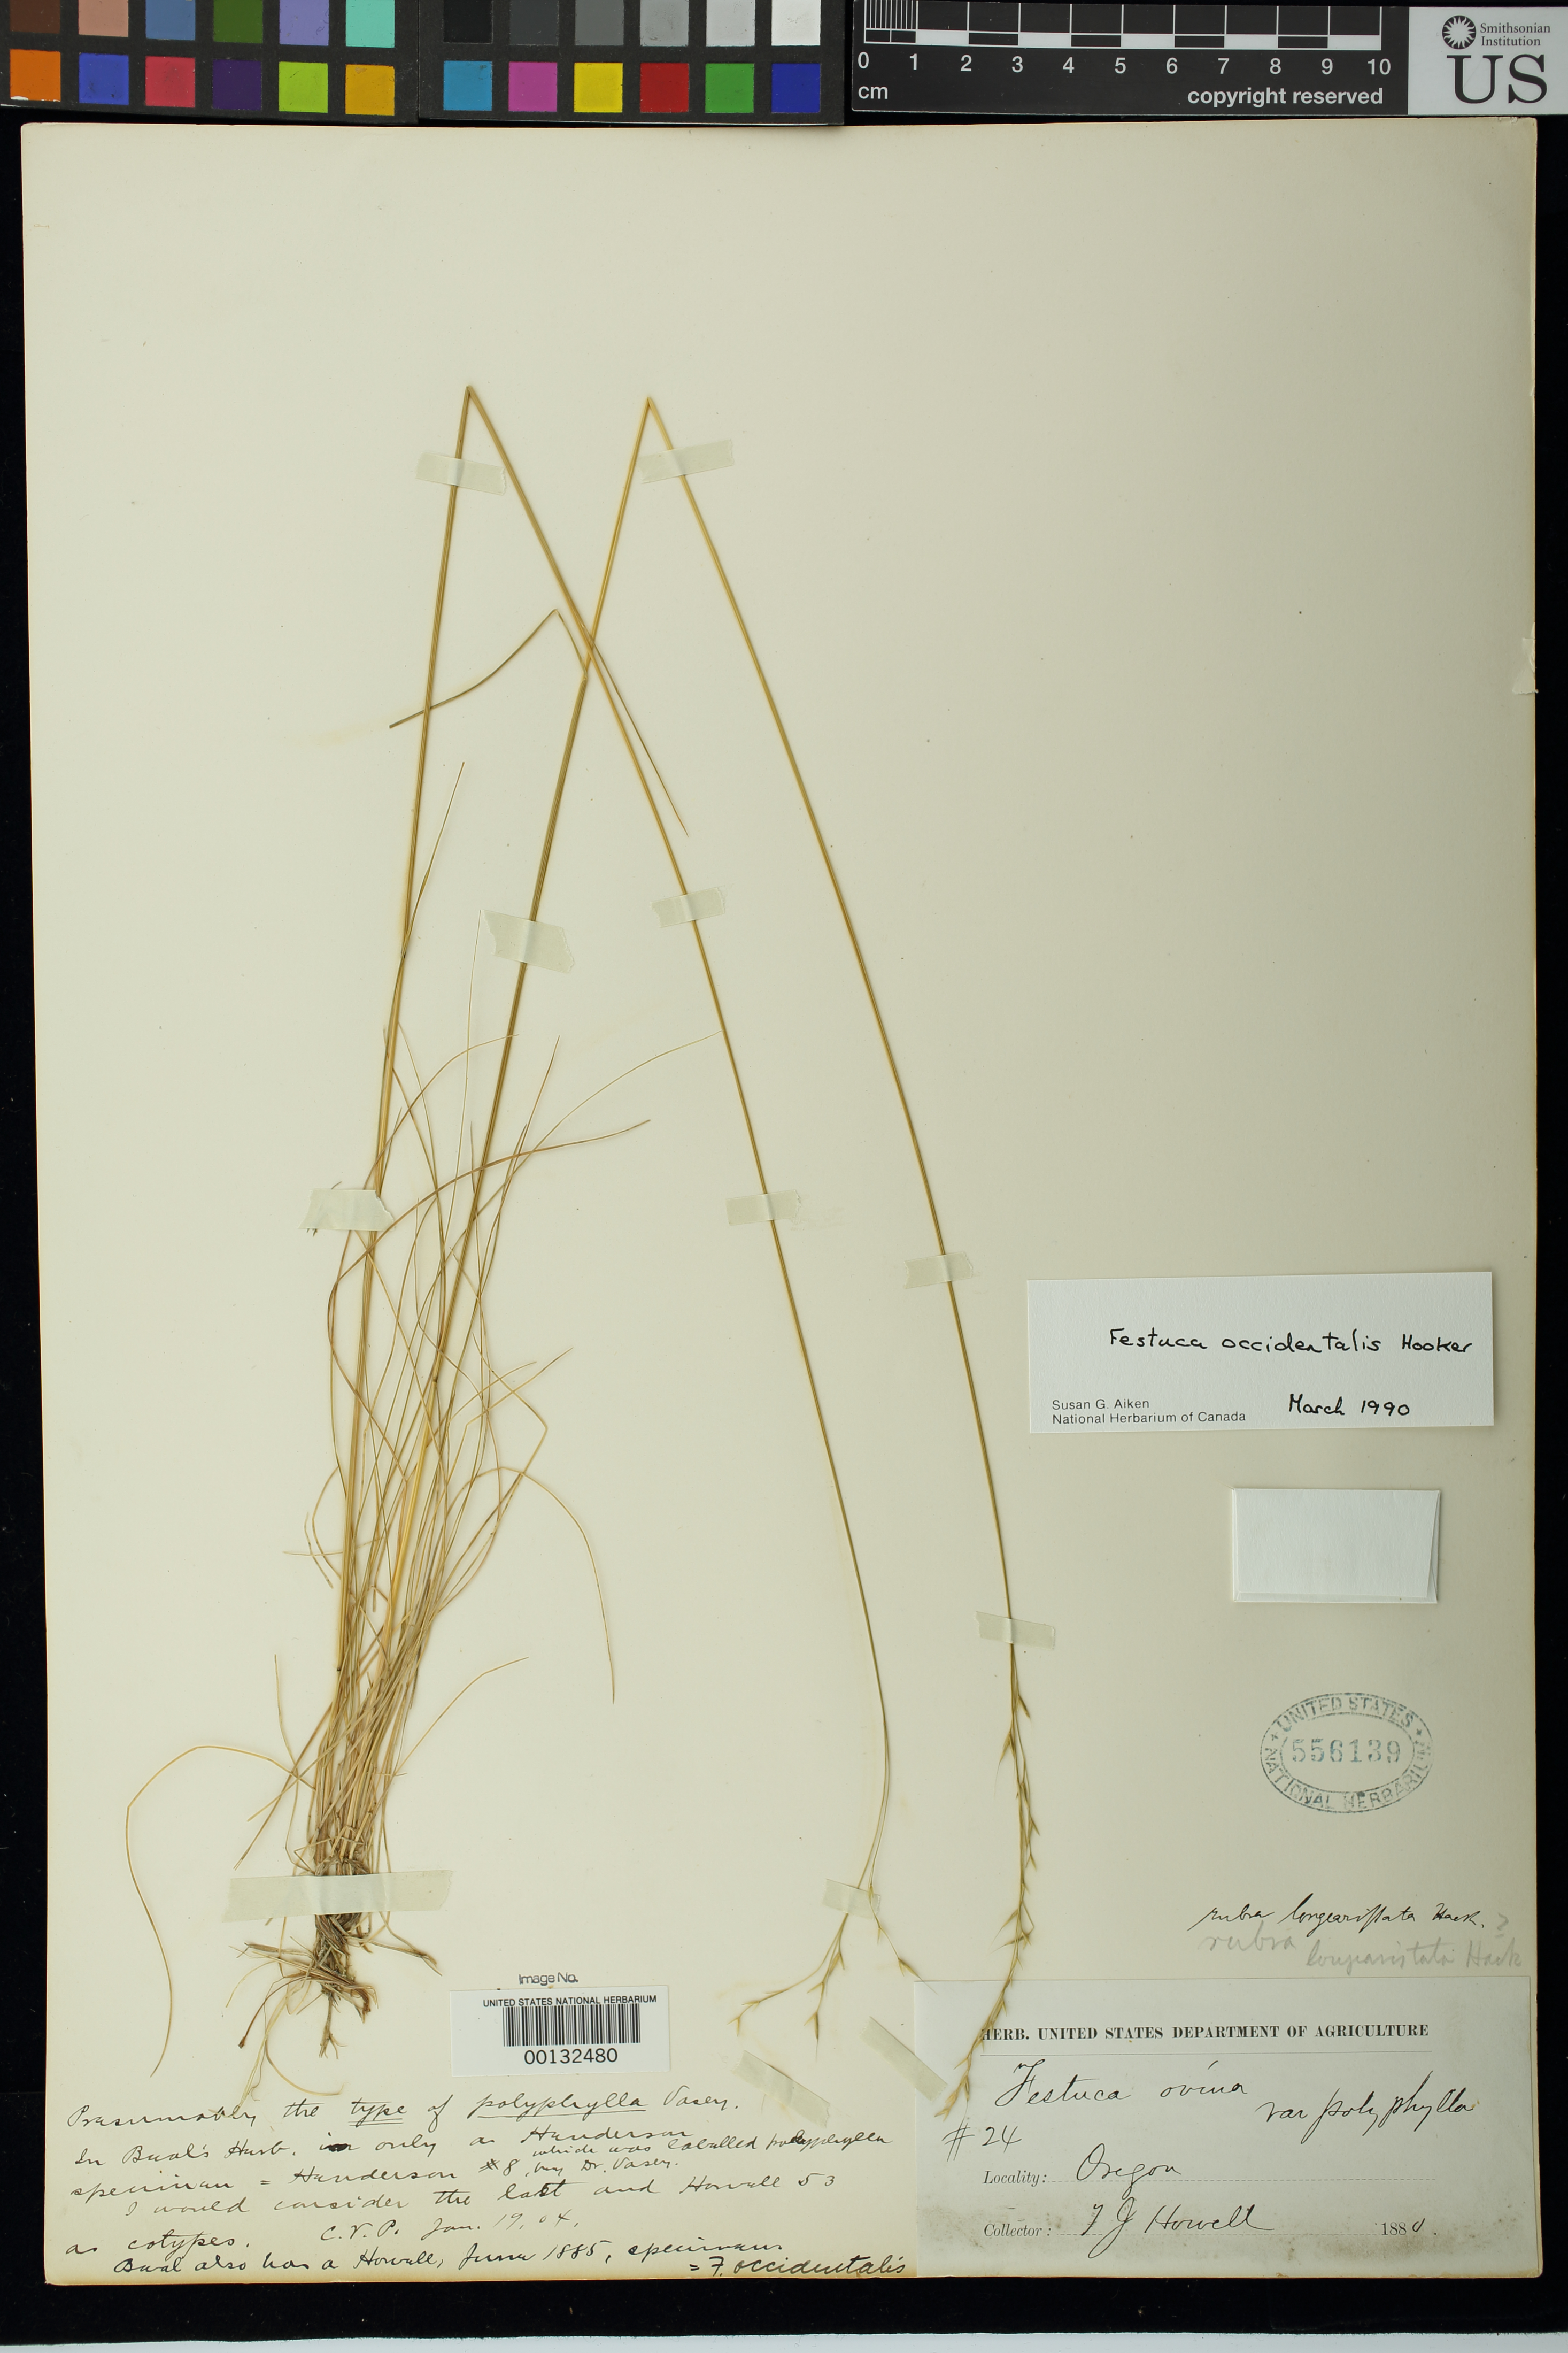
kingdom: Plantae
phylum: Tracheophyta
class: Liliopsida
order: Poales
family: Poaceae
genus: Festuca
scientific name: Festuca ovina var. polyphylla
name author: Vasey ex W.J. Beal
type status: Syntype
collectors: F. J. Howell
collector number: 24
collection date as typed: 1880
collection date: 1880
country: United States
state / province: Oregon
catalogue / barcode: US 556139